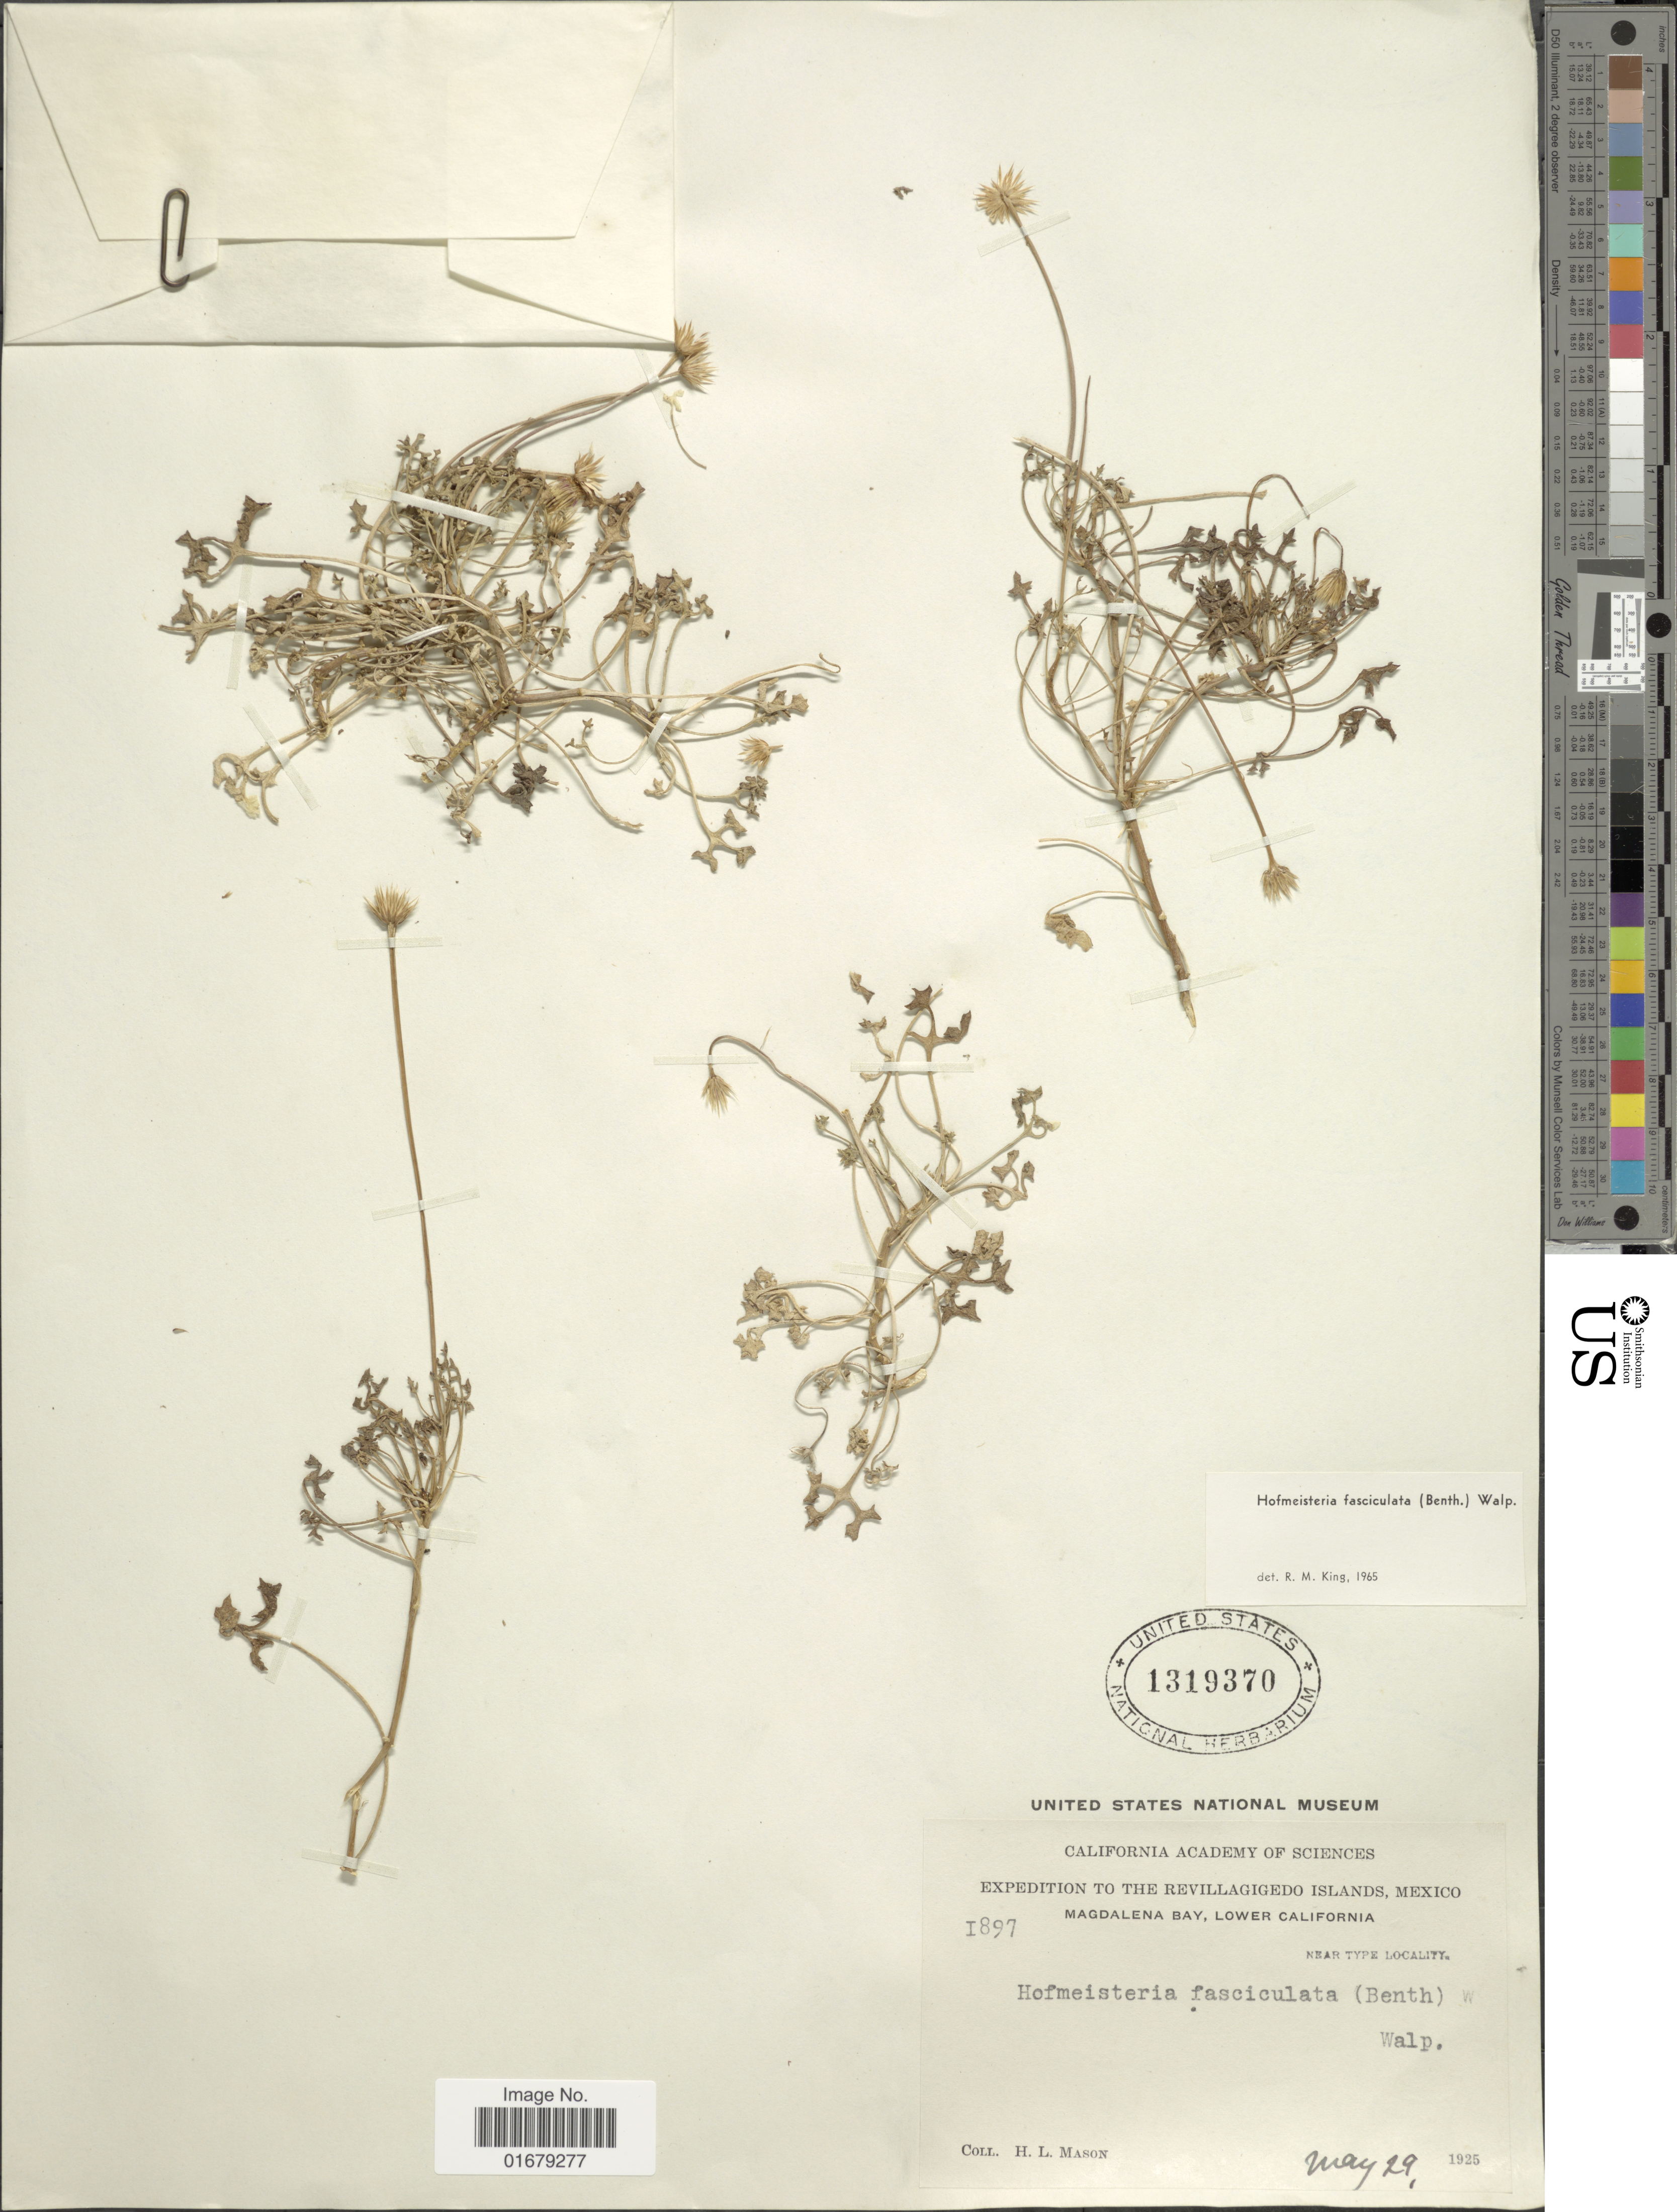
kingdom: Plantae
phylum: Tracheophyta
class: Magnoliopsida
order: Asterales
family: Asteraceae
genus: Hofmeisteria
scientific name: Hofmeisteria fasciculata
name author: (Benth.) Walp.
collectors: H. L. Mason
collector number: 1897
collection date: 1925-05-29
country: Mexico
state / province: Baja California Sur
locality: The Revillagigedo Islands, Magdalena Bay, near type Locality.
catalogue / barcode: US 1319370